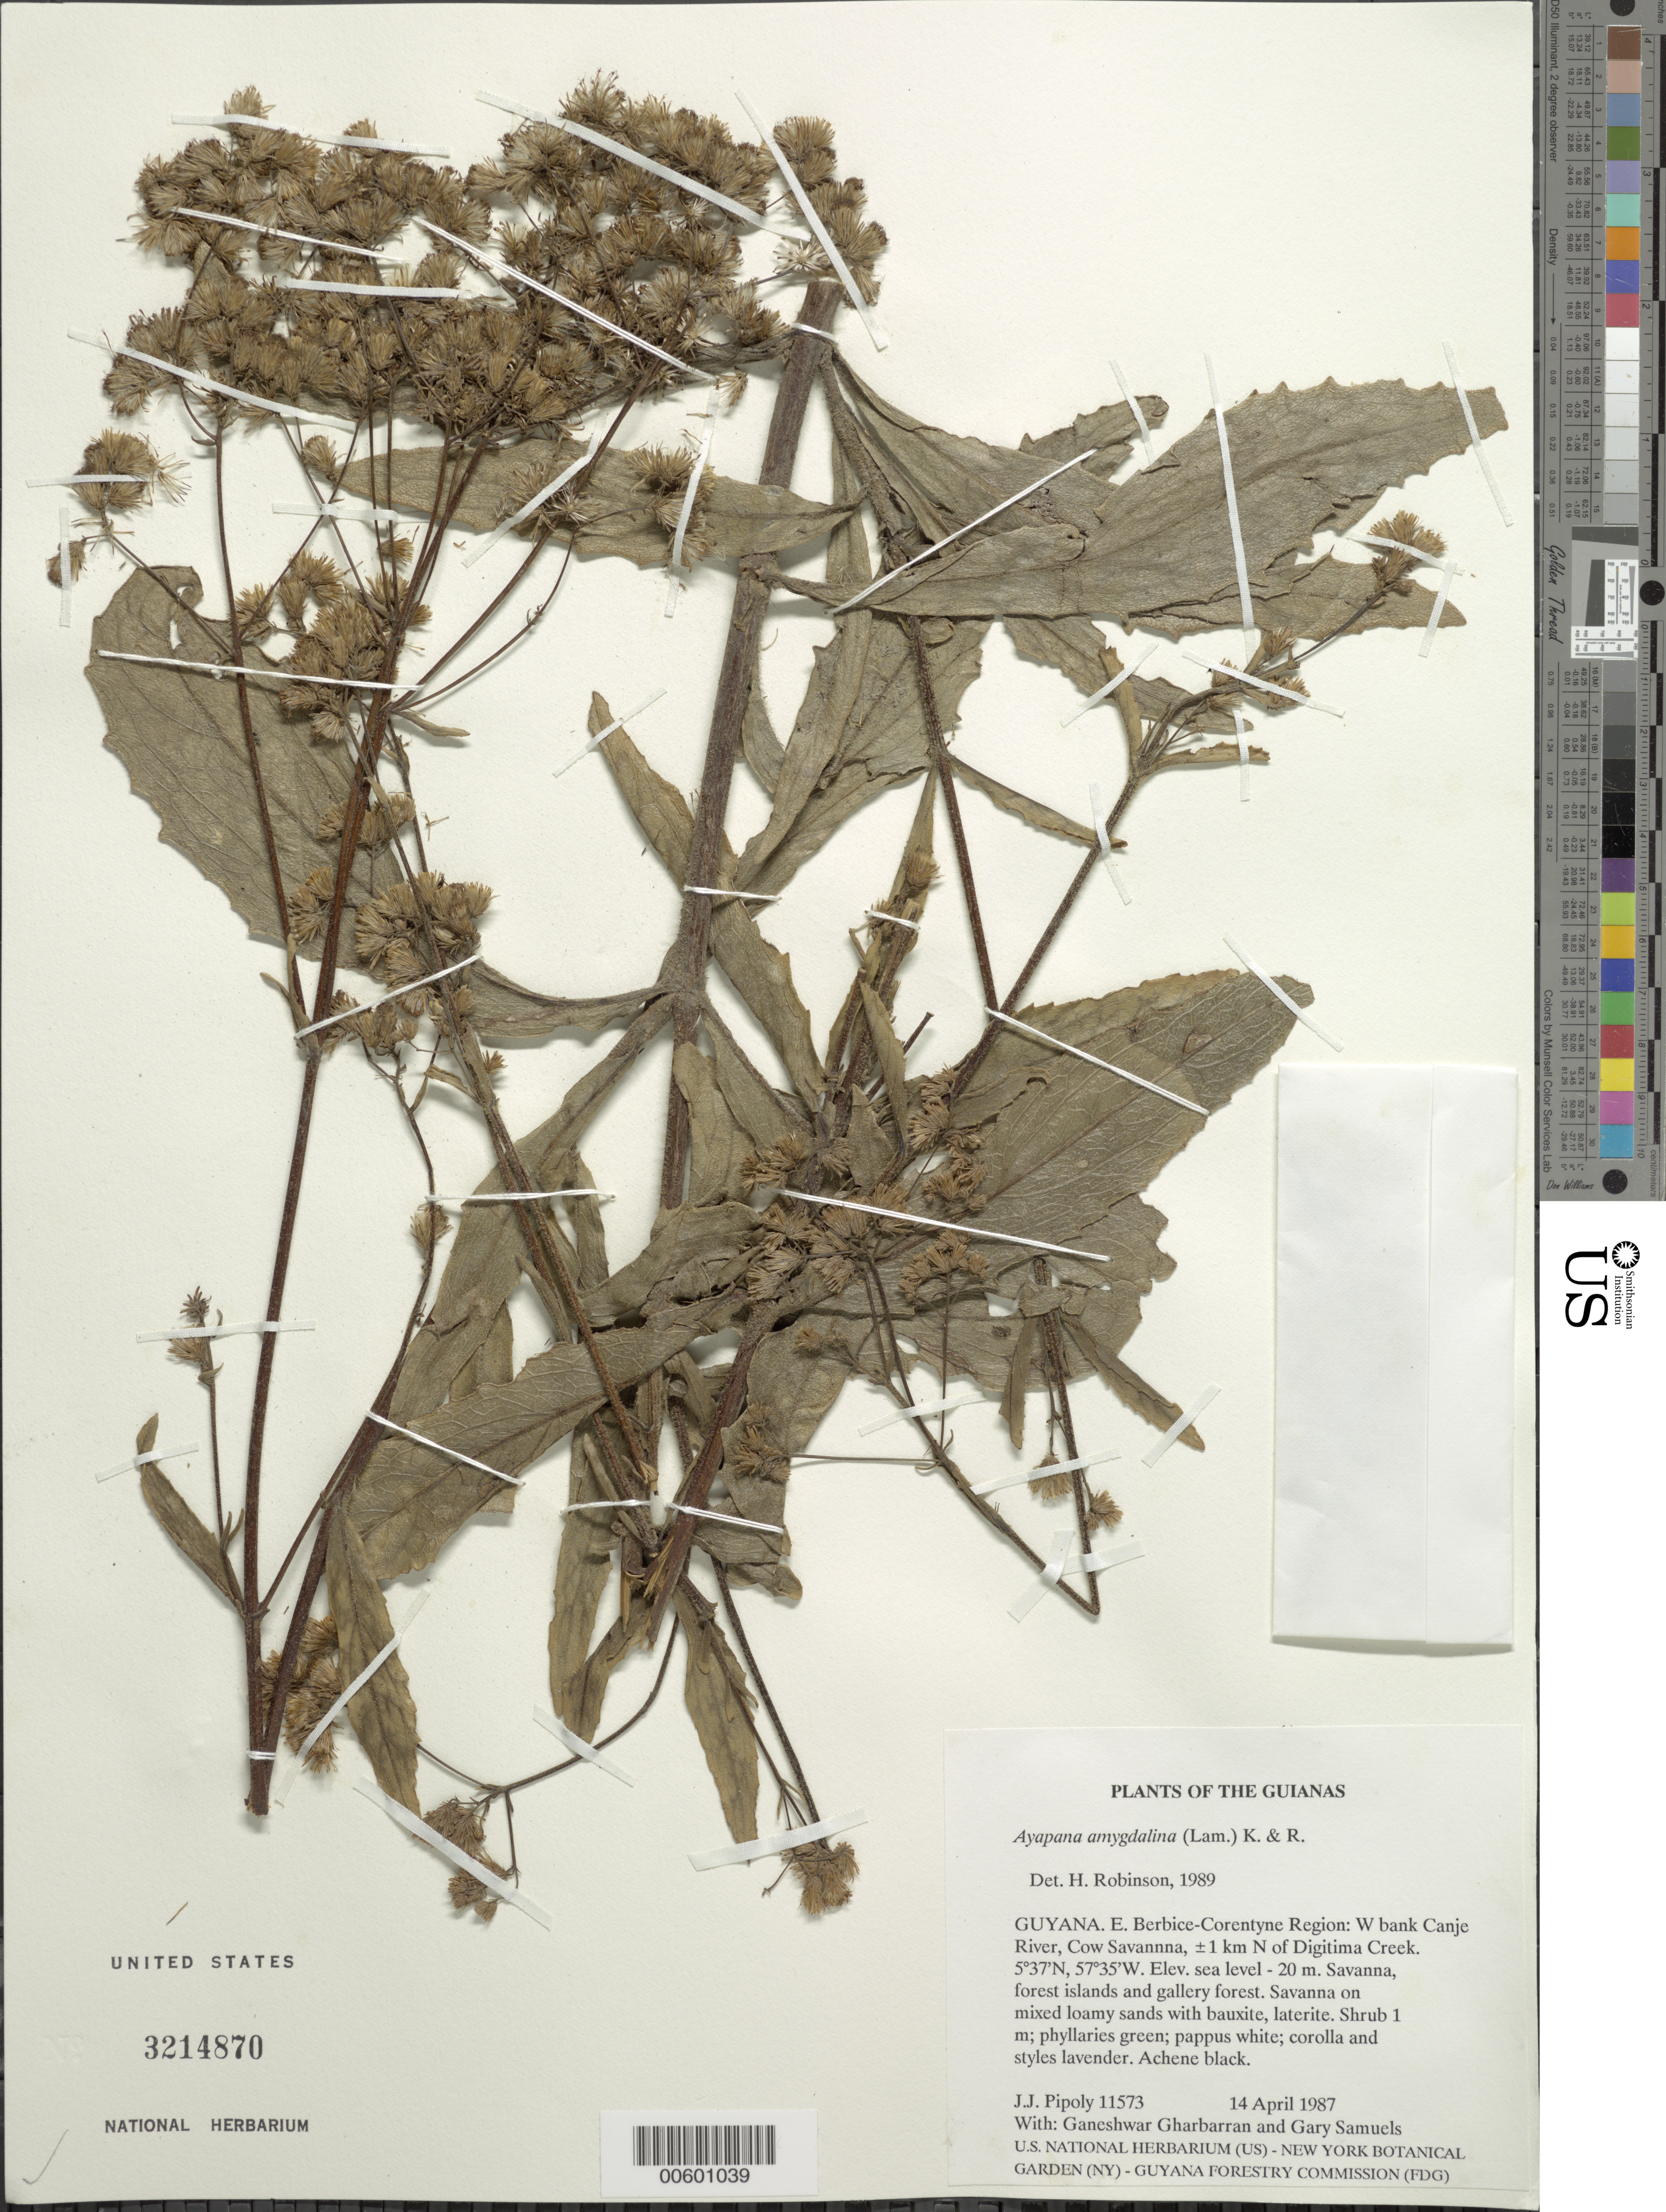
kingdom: Plantae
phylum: Tracheophyta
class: Magnoliopsida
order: Asterales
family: Asteraceae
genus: Ayapana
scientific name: Ayapana amygdalina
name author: (Lam.) R.M. King & H. Rob.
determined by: Robinson, Harold E., (US)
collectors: J. J. Pipoly, G. Gharbarran & G. Samuels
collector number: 11573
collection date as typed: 14 April 1987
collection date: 1987-04-14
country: Guyana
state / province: E. Berbice-Corentyne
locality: W bank Canje River, Cow Savanna, ±1km N of Digitima Creek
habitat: Savanna, forest islands and gallery forest. Savanna on mixed loamy sands with bauxite, laterite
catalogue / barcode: US 3214870